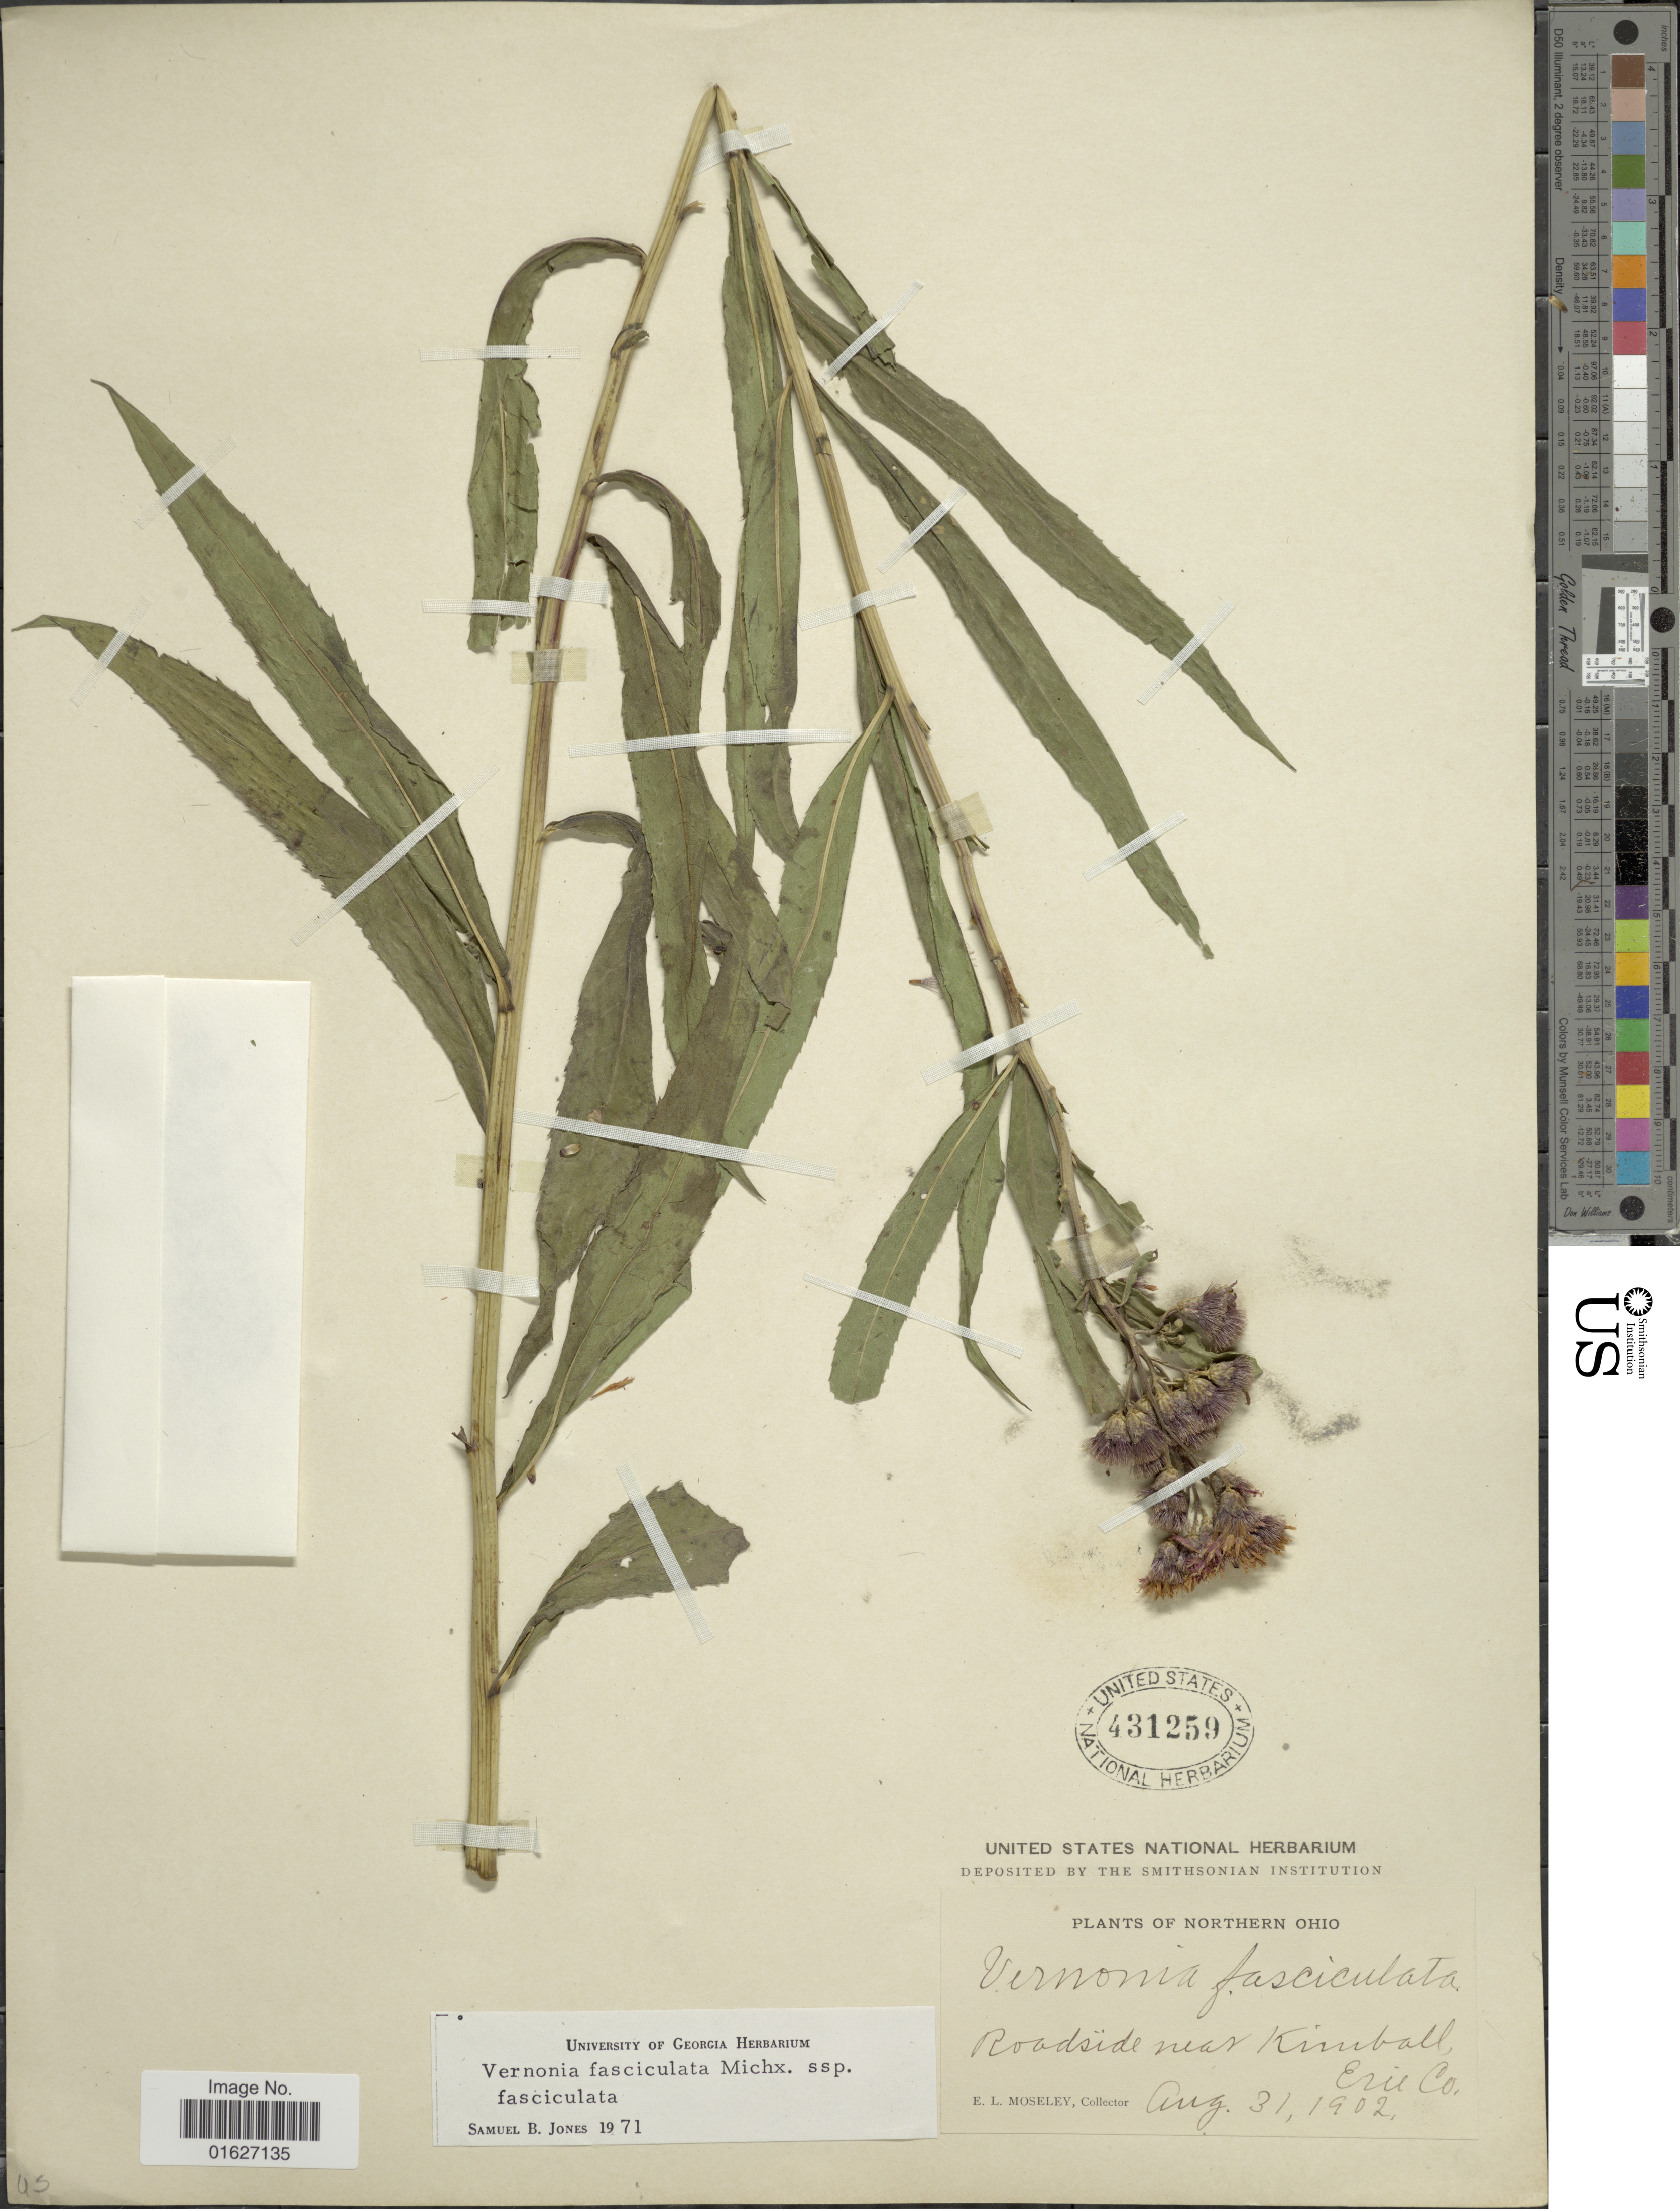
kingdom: Plantae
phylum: Tracheophyta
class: Magnoliopsida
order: Asterales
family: Asteraceae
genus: Vernonia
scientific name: Vernonia fasciculata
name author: Michx.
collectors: E. Moseley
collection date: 1902-08-31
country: United States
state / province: Ohio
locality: Northern Ohio, roadisde near Kimball, Erie Co.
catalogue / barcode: US 431259